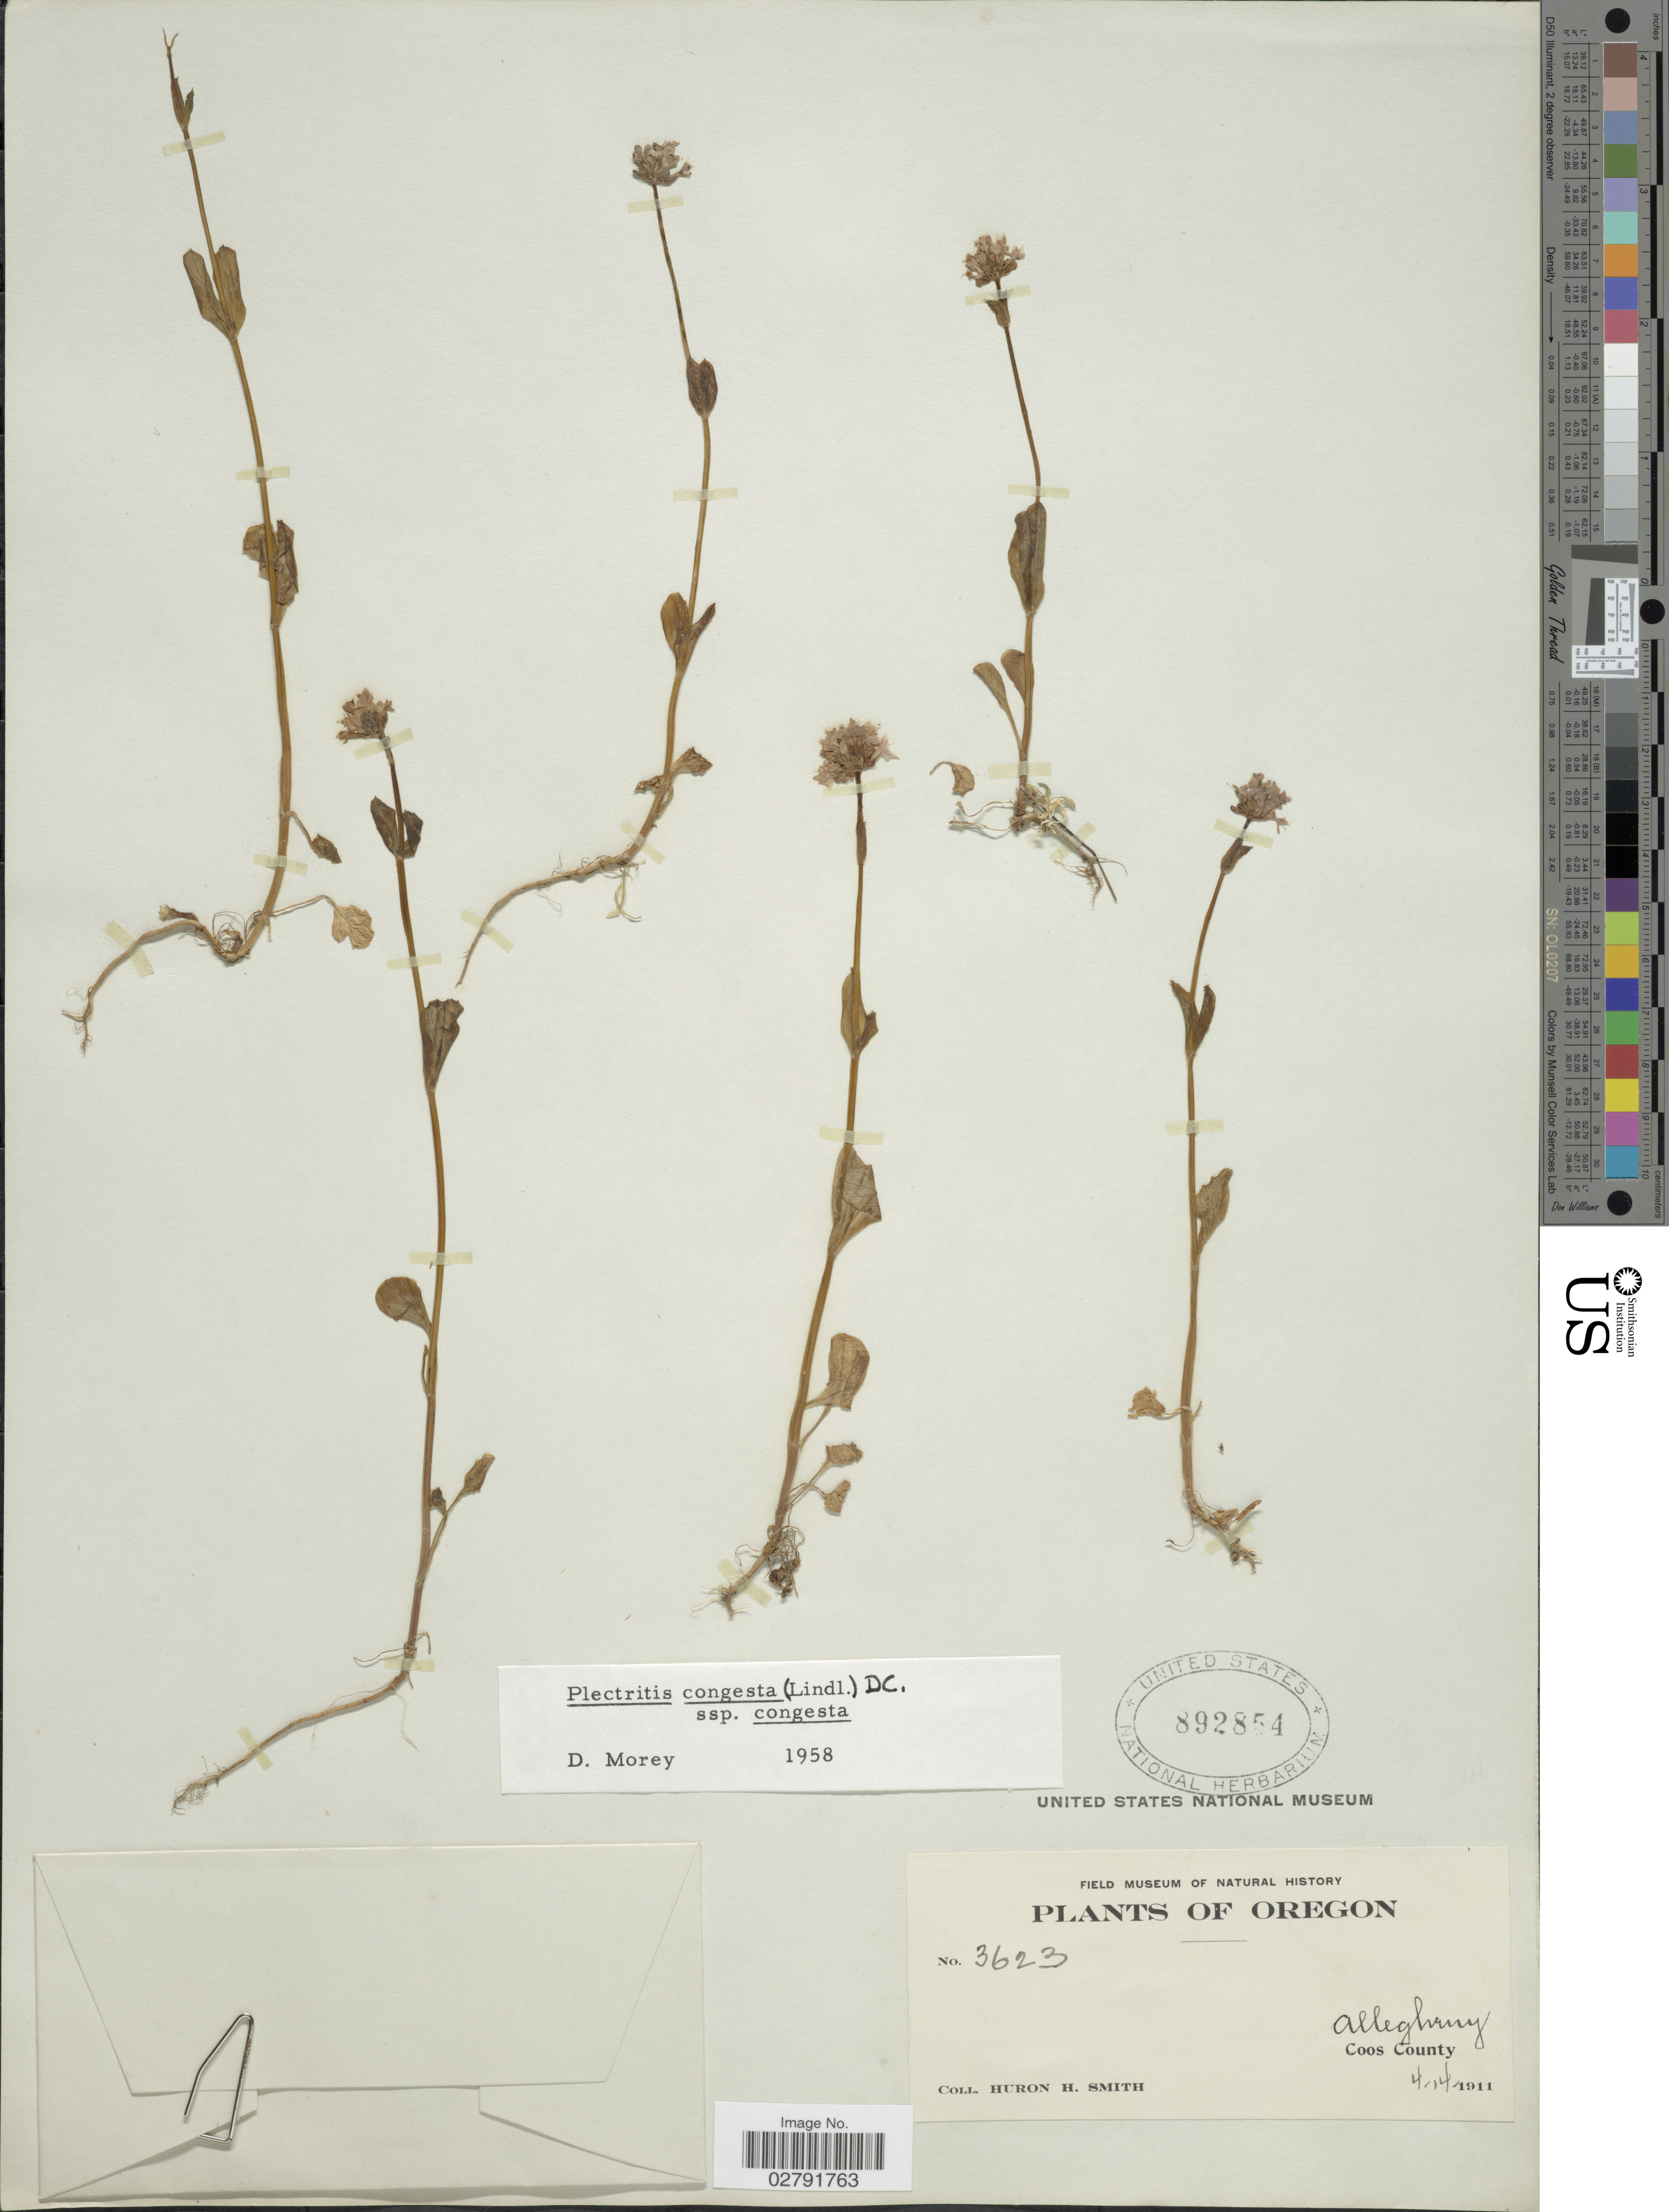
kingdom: Plantae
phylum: Tracheophyta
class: Magnoliopsida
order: Dipsacales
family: Caprifoliaceae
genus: Plectritis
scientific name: Plectritis congesta subsp. congesta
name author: (Lindl.) DC.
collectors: Huron H. Smith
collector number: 3623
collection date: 1911-04-14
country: United States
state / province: Oregon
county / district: Coos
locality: Alleghany. Coos County.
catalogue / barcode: US 892854